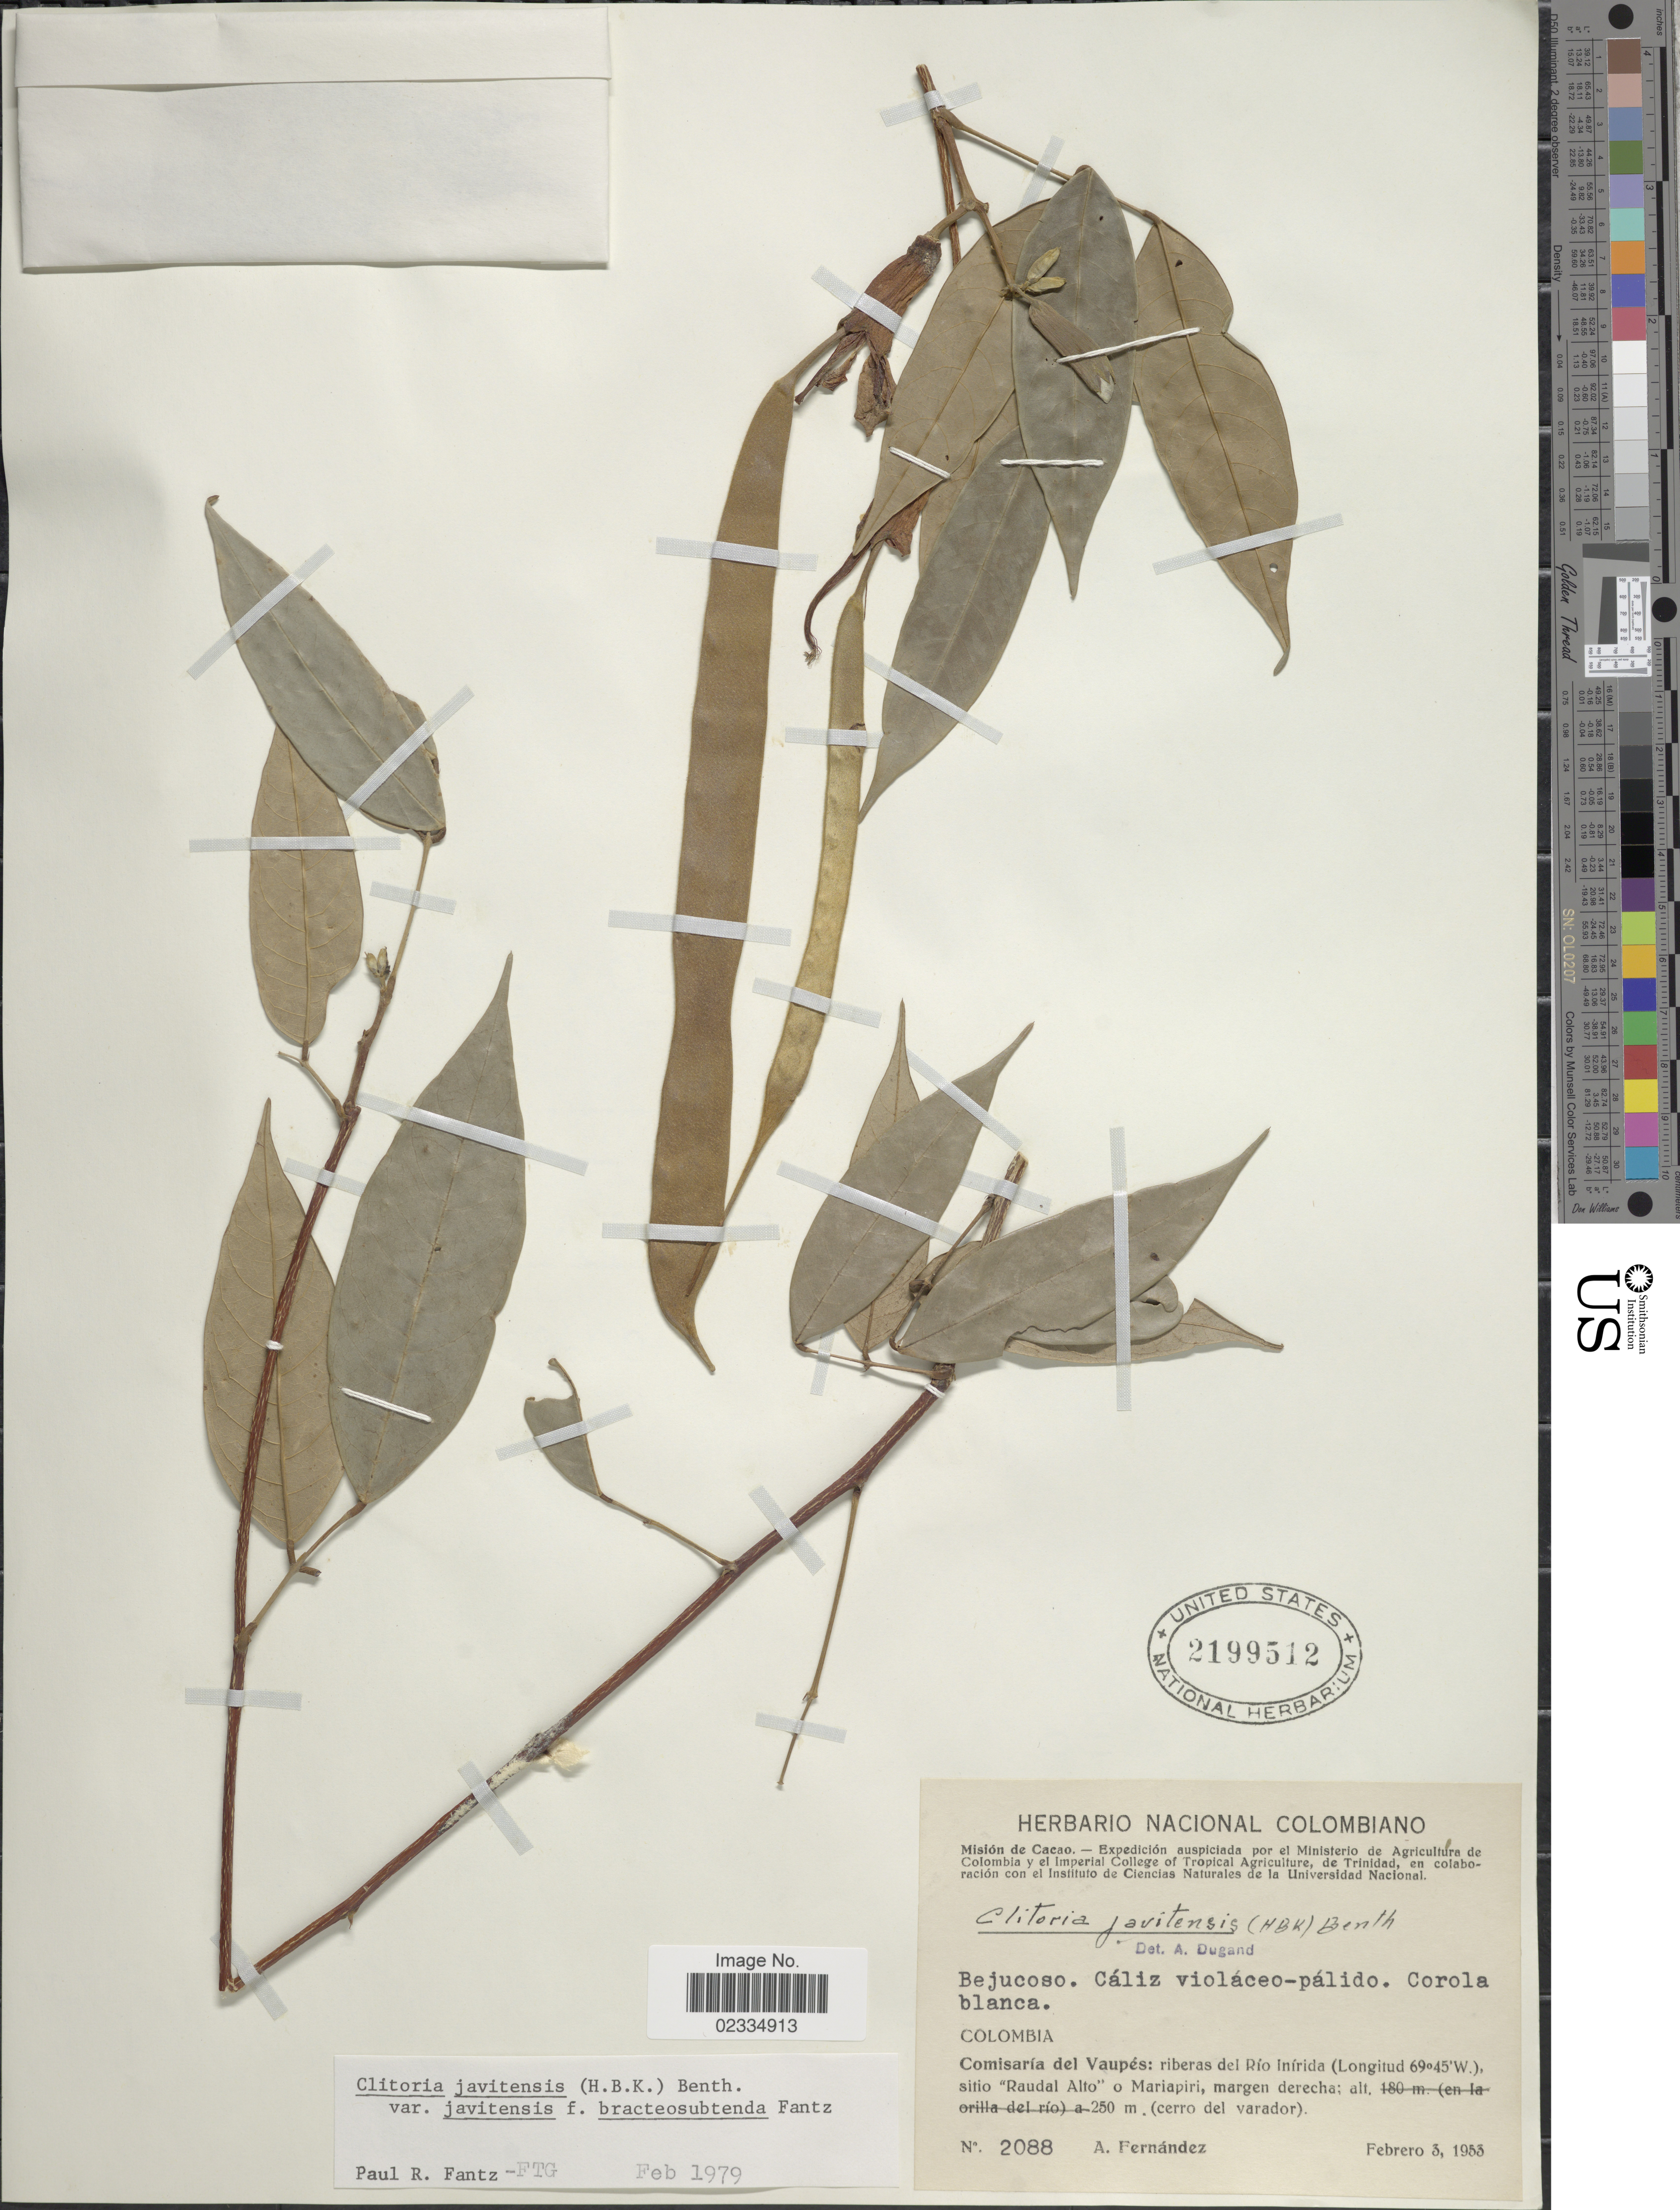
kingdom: Plantae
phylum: Tracheophyta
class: Magnoliopsida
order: Fabales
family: Fabaceae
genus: Clitoria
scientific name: Clitoria javitensis f. bracteosubtenda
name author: Fantz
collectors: A. Fernández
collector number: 2088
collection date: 1953-02-03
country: Colombia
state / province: Vaupés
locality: Comisaria del Vaupes: riberas del Rio Inirida. Sitio "Raudal Alto"o Mariapiri, margen derecha (cerro del varador)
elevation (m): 250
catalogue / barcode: US 2199512